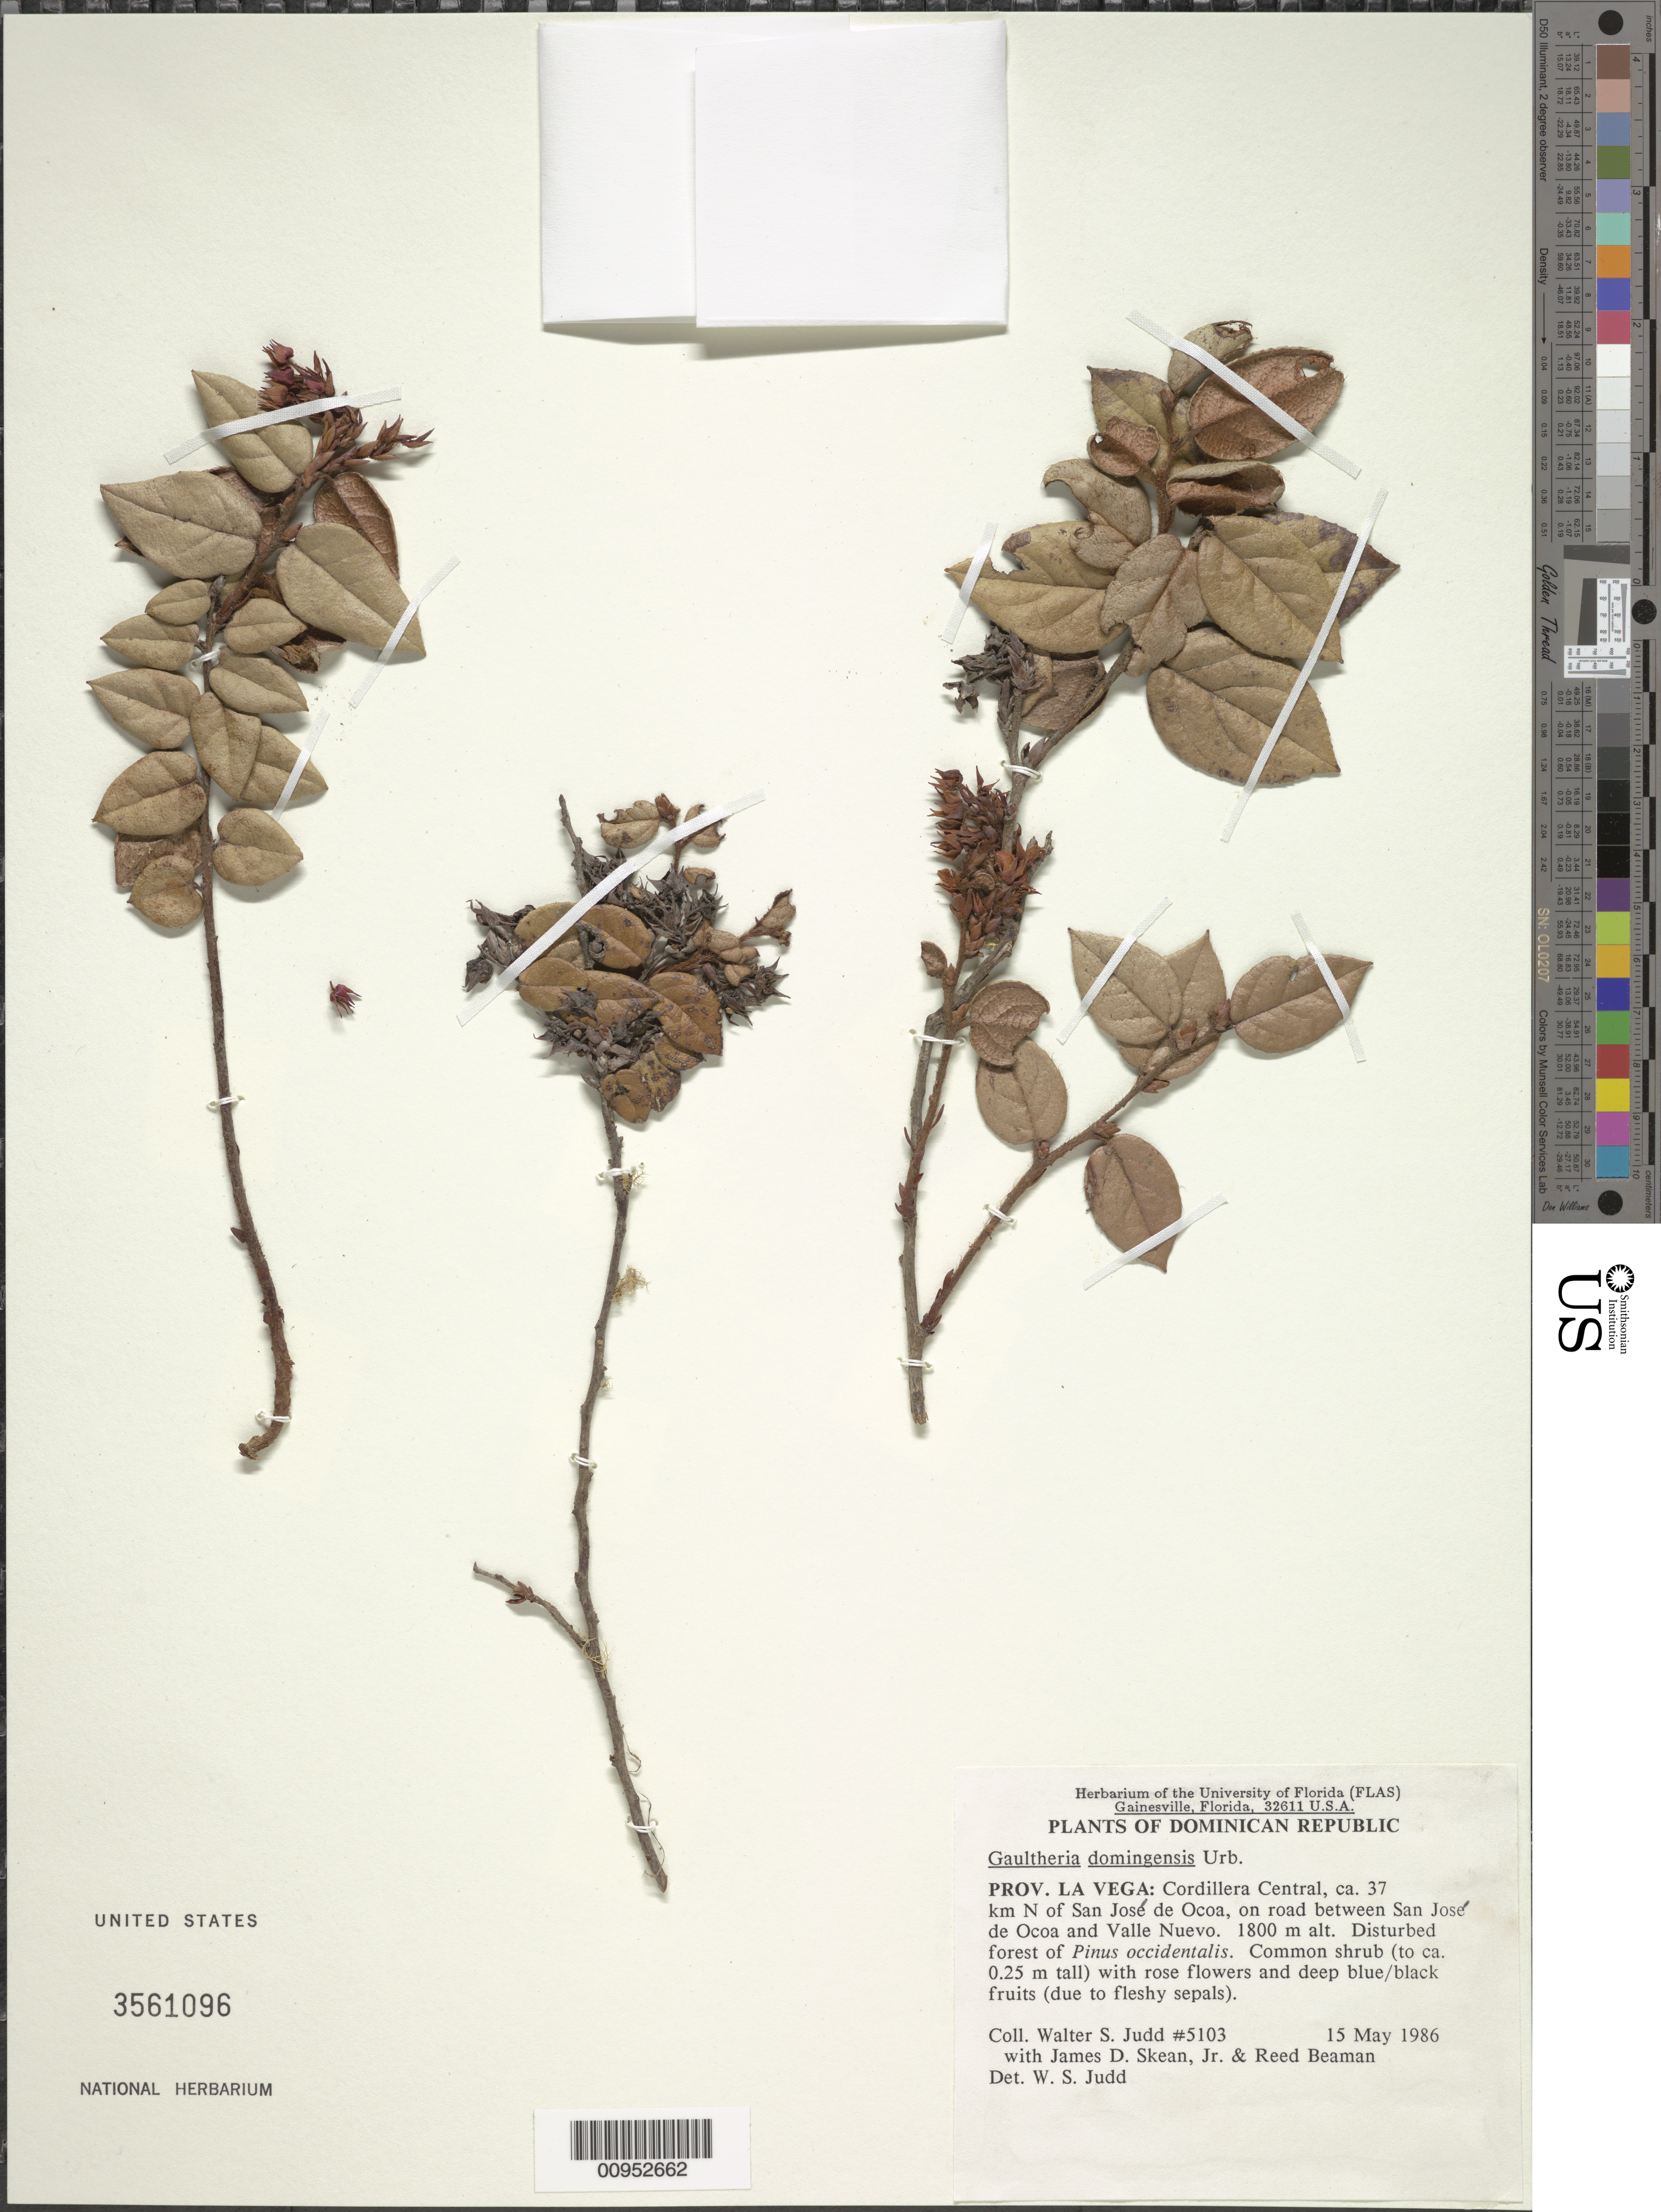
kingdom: Plantae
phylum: Tracheophyta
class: Magnoliopsida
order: Ericales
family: Ericaceae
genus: Gaultheria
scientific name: Gaultheria domingensis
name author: Urb.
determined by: Judd, Walter S.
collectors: W. S. Judd, J. D. Skean & R. S. Beaman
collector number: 5103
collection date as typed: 15 May 1986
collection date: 1986-05-15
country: Dominican Republic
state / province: La Vega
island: Hispaniola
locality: Cordillera Central, ca. 37 km N of San José de Ocoa, on road between San José de Ocoa and Valle Nuevo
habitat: Disturbed forest of Pinus occidentalis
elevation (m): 1800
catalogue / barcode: US 3561096